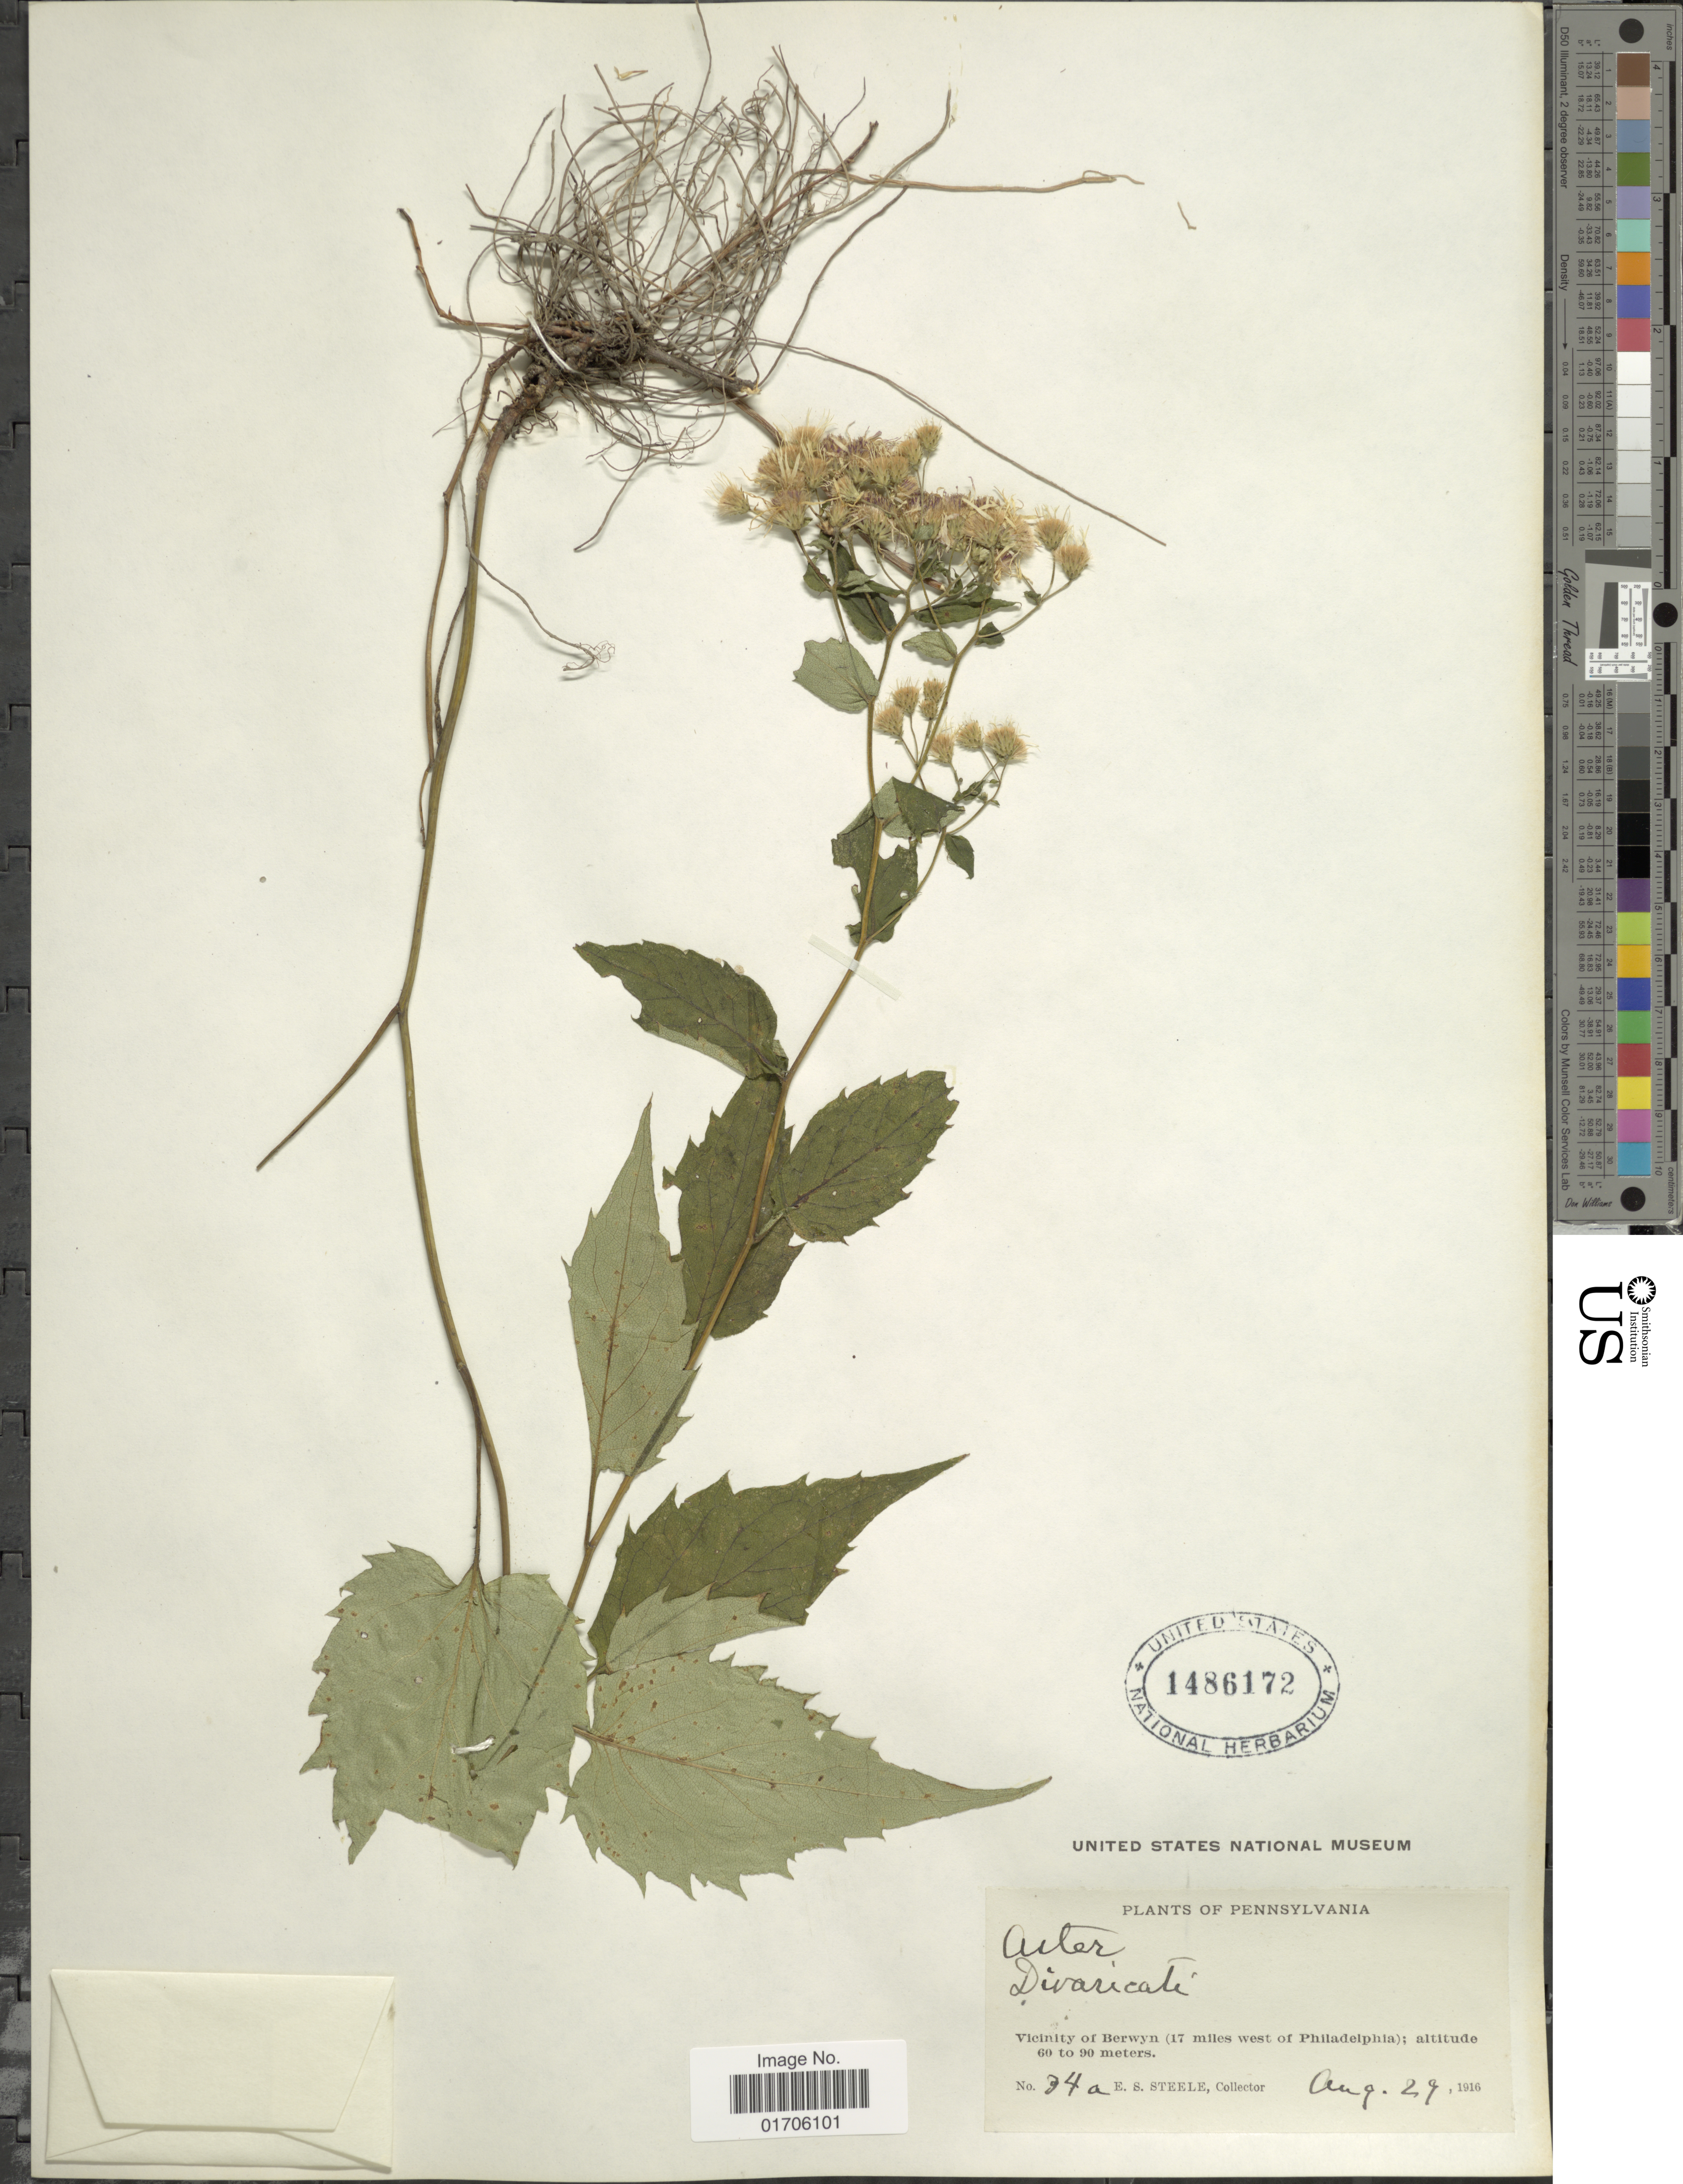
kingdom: Plantae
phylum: Tracheophyta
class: Magnoliopsida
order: Asterales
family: Asteraceae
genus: Eurybia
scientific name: Eurybia sp.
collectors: E. Steele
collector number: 34a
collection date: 1916-08-29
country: United States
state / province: Pennsylvania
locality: Pennsylvania. Vicinity of Berwyn (17 miles west of Philadelphia).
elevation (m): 60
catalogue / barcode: US 1486172